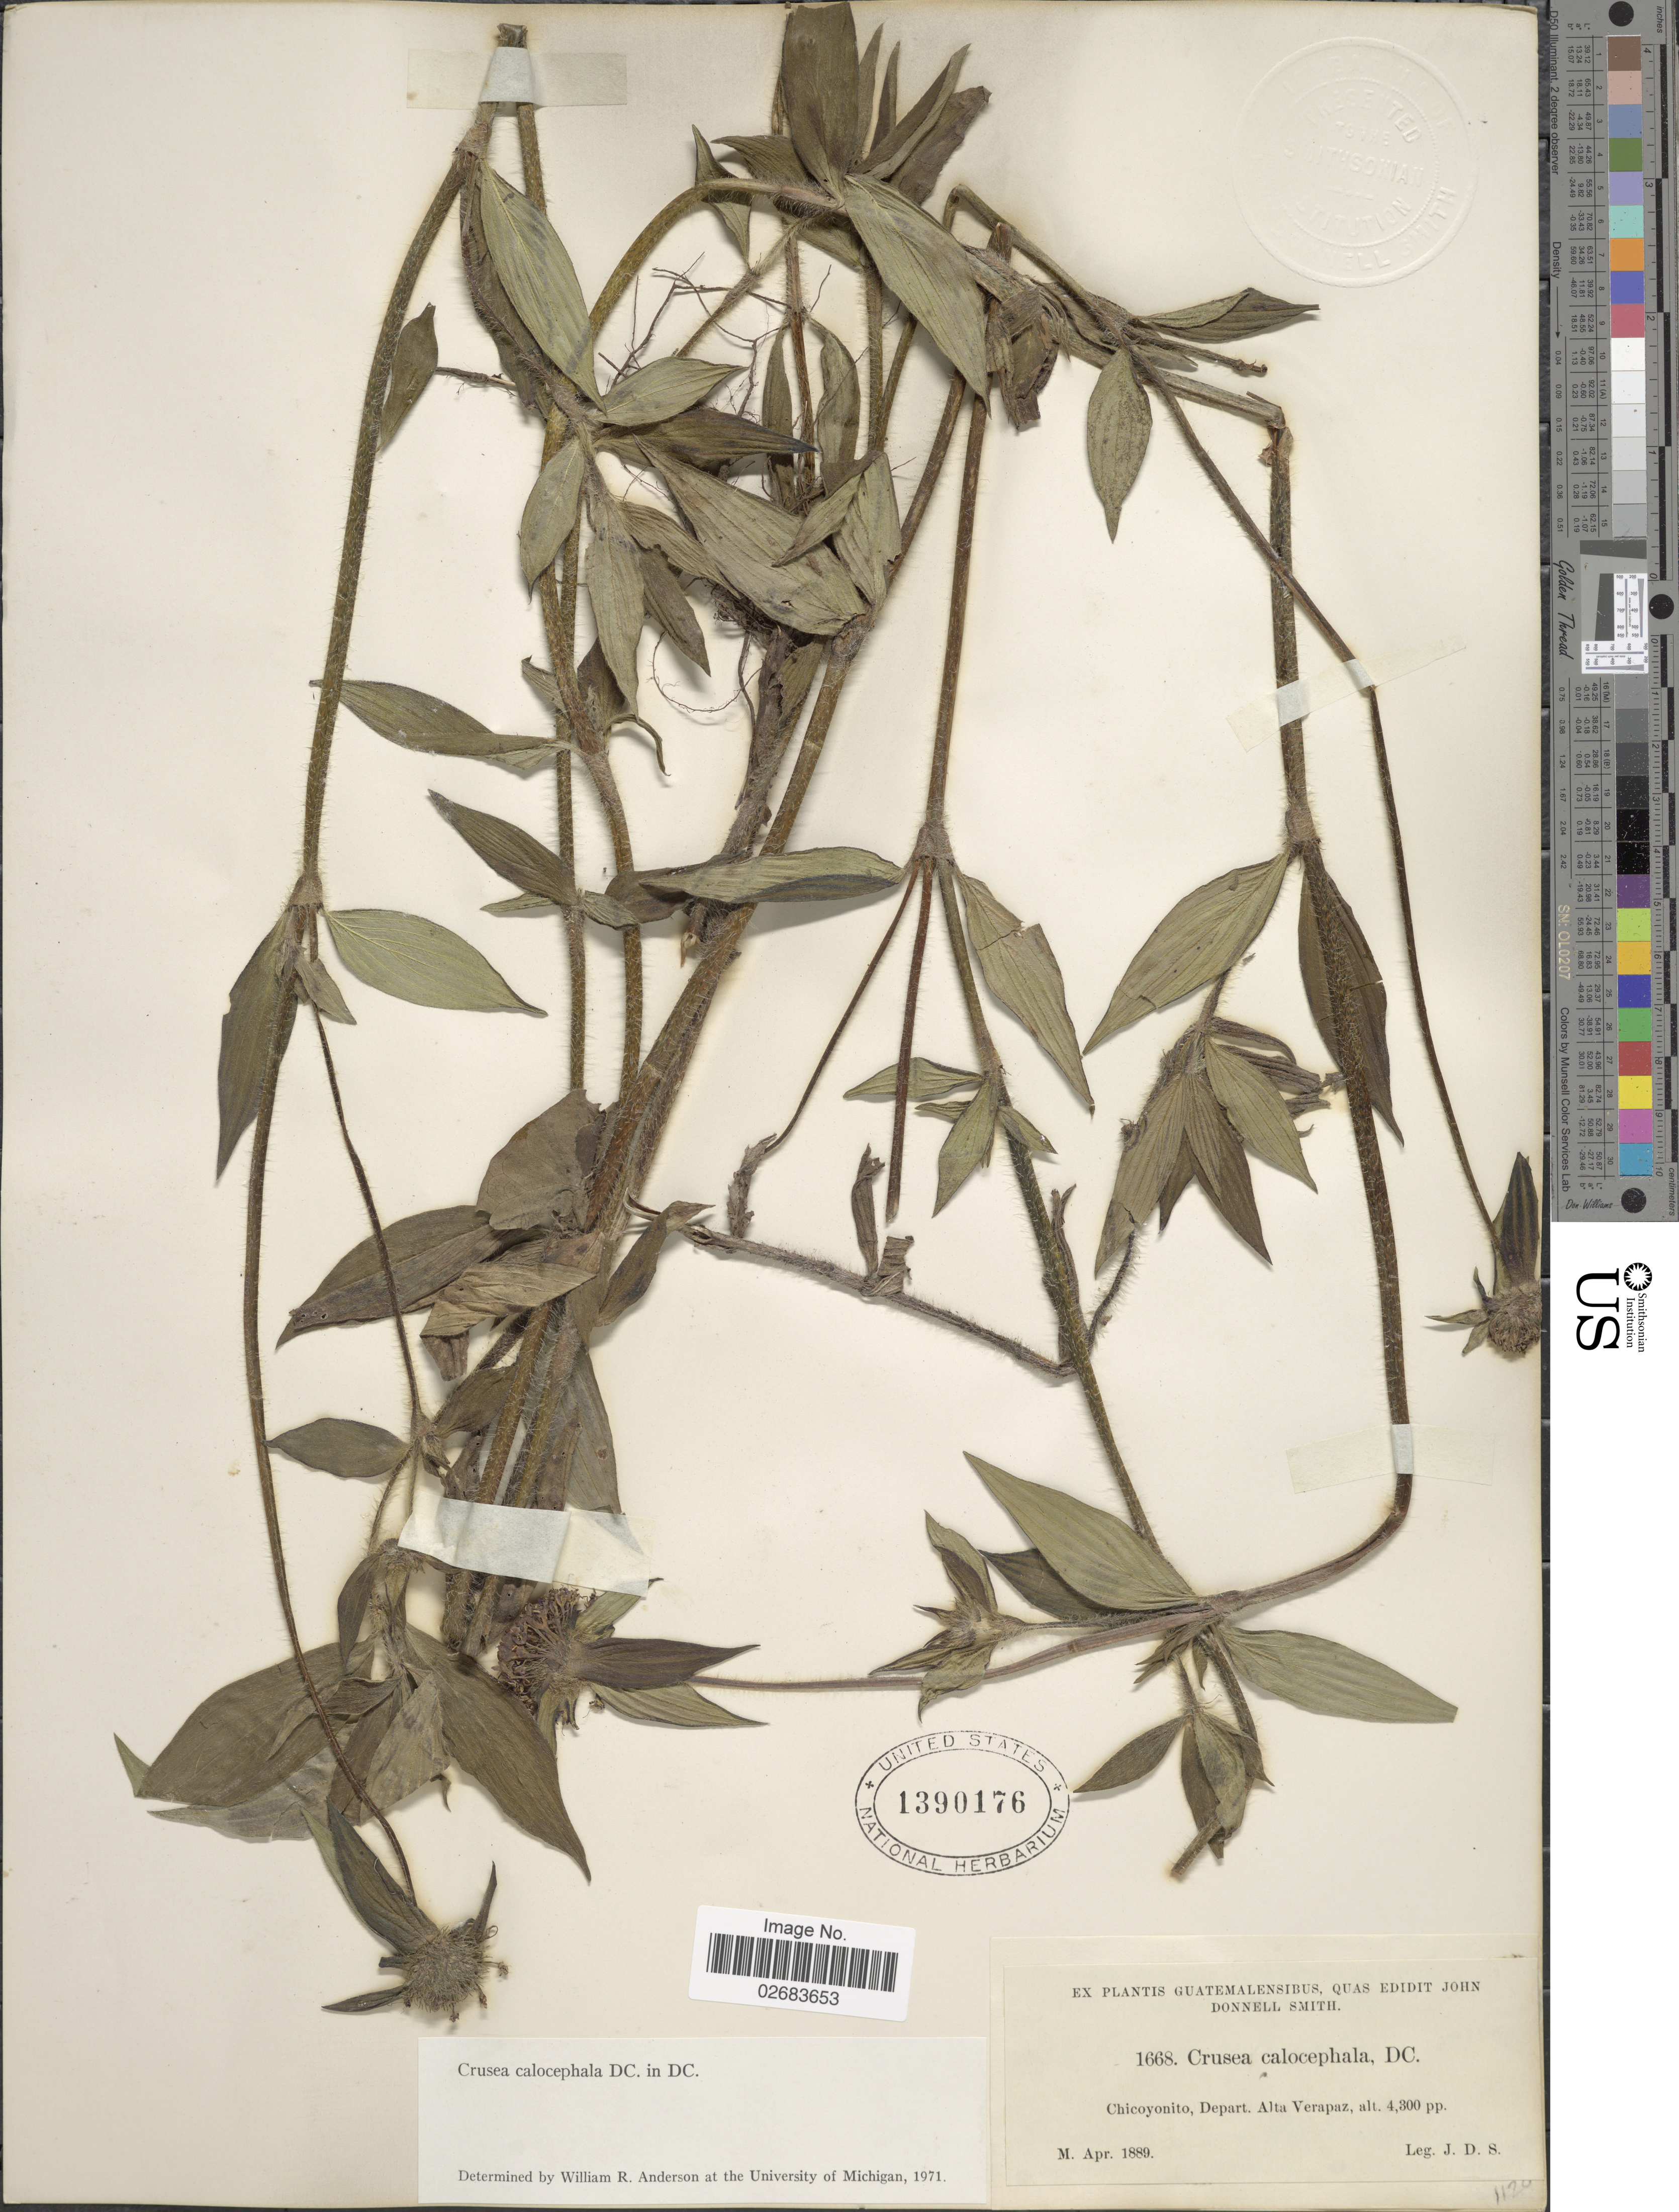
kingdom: Plantae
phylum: Tracheophyta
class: Magnoliopsida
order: Gentianales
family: Rubiaceae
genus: Crusea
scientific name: Crusea calocephala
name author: DC.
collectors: J. Donnell Smith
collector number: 1668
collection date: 1889-04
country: Guatemala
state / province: Alta Verapaz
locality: Chicoyonito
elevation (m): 1311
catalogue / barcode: US 1390176